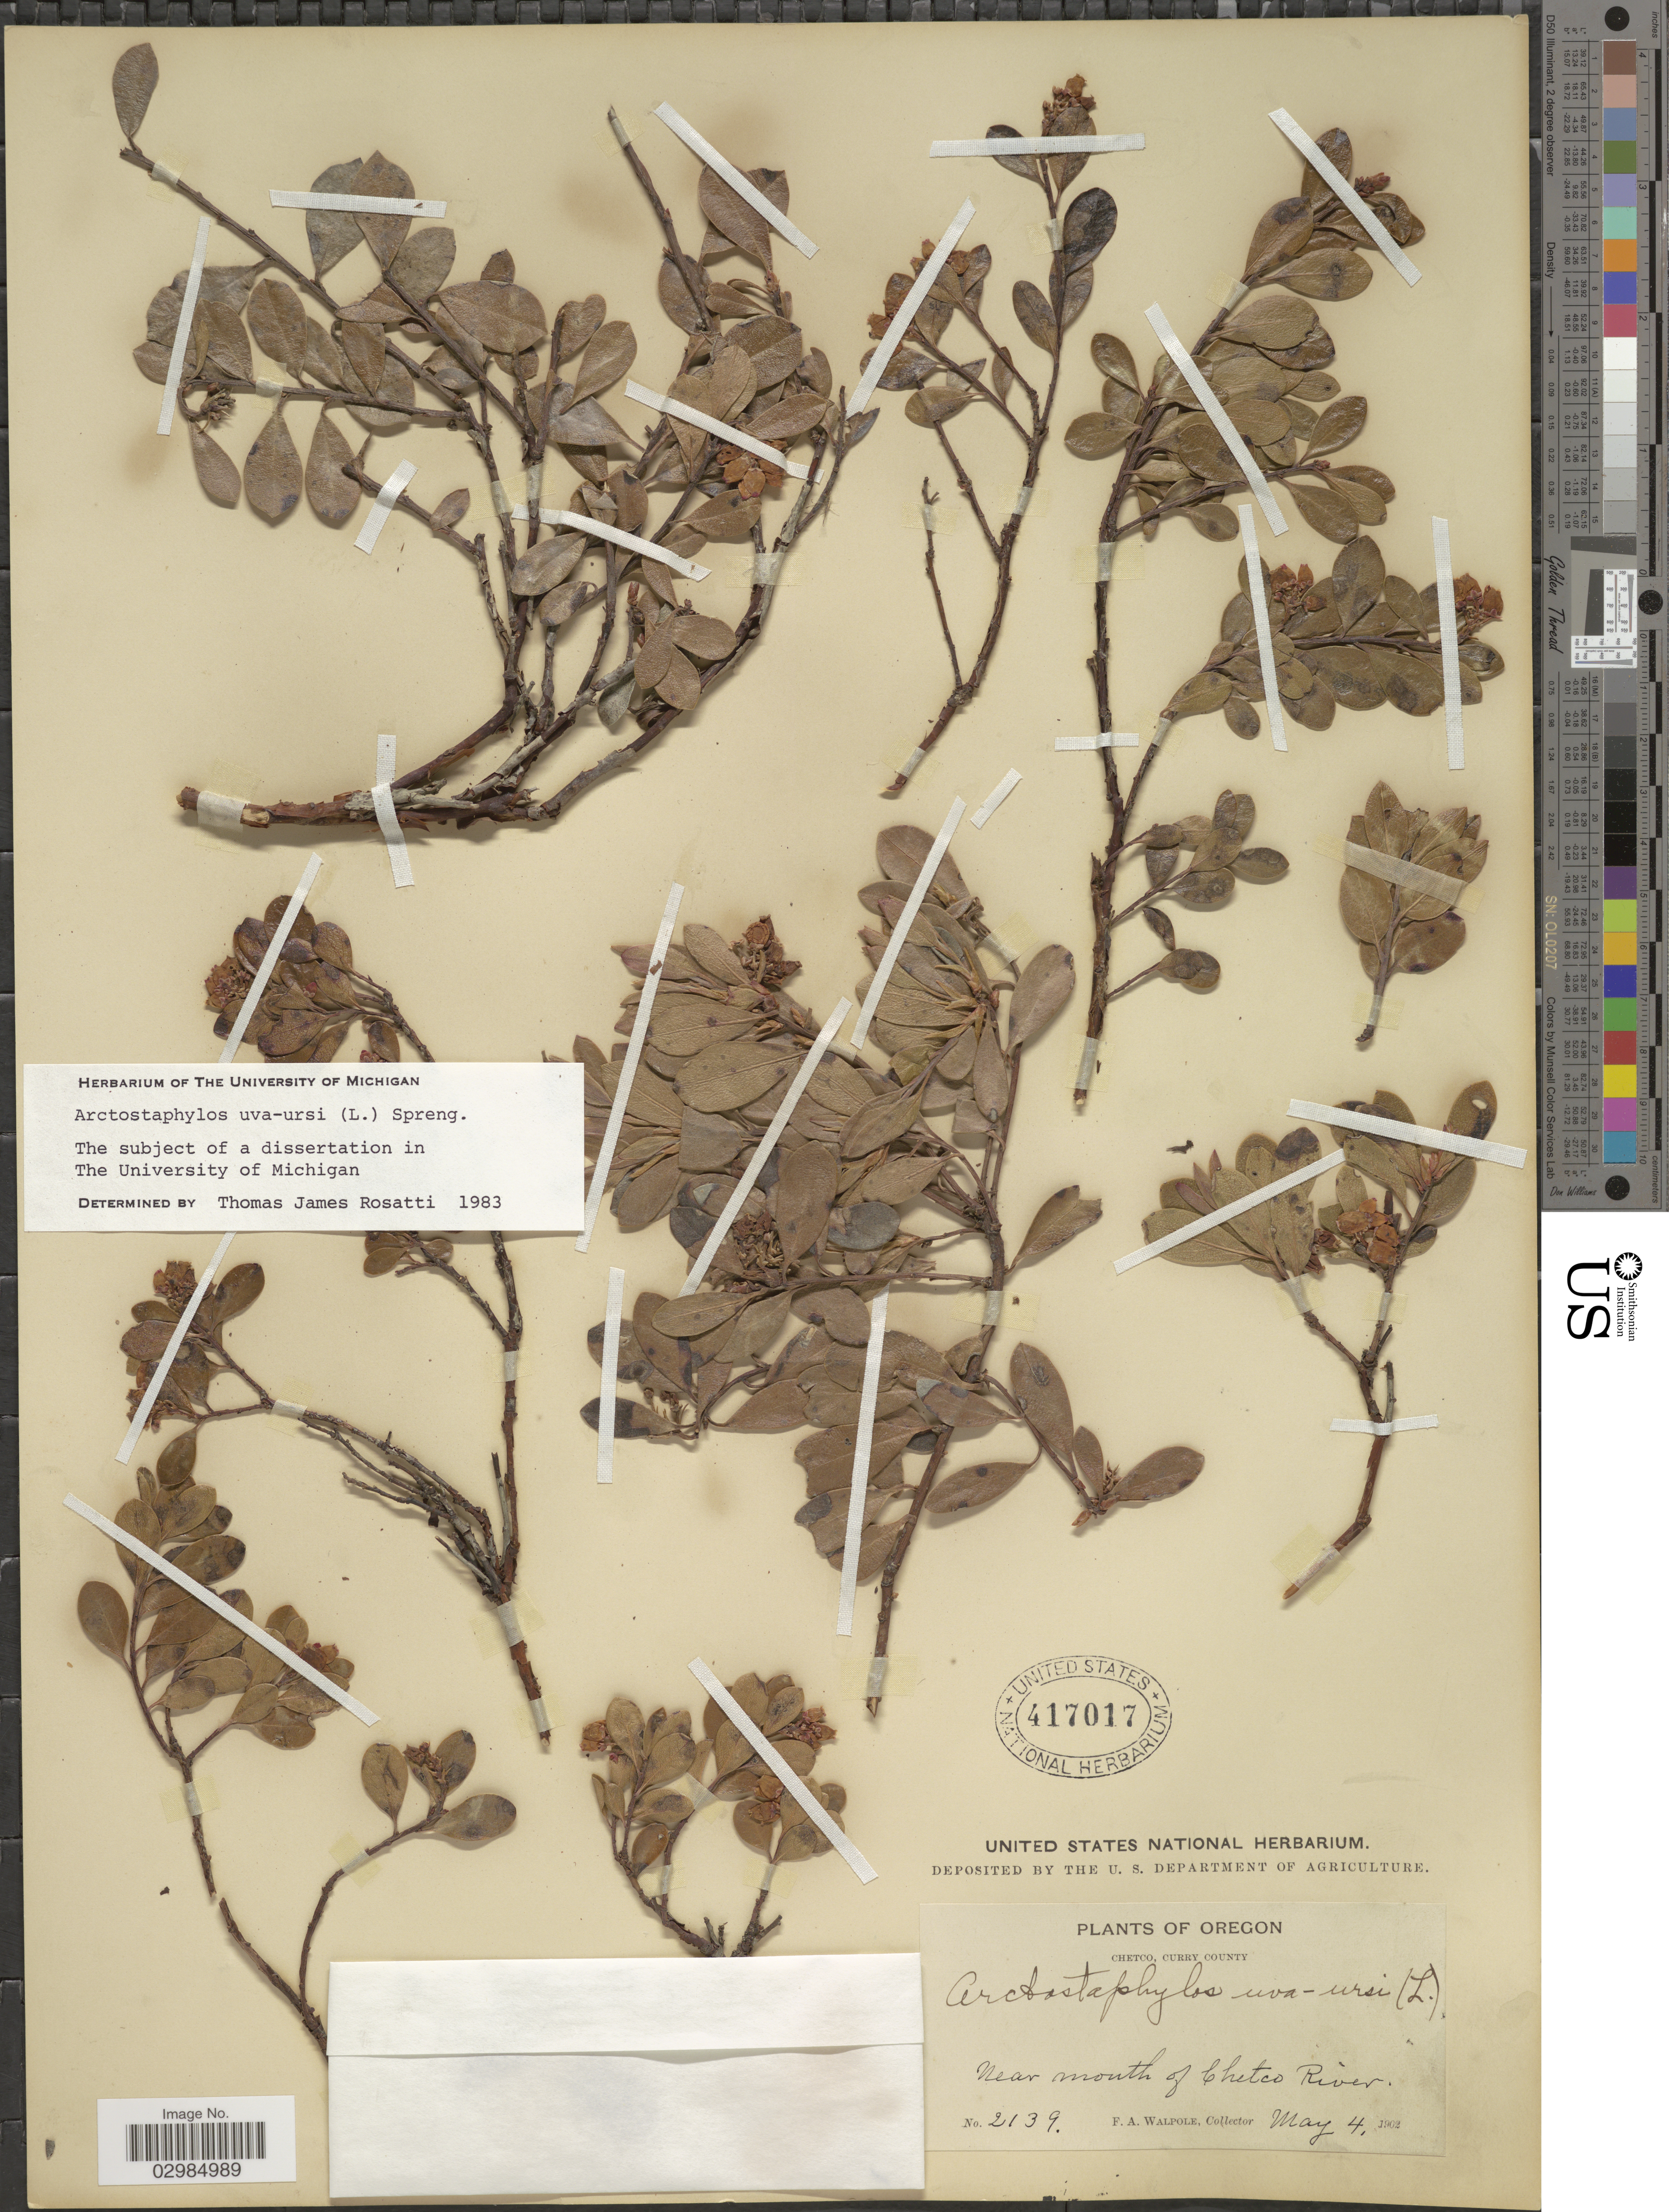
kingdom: Plantae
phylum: Tracheophyta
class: Magnoliopsida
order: Ericales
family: Ericaceae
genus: Arctostaphylos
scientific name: Arctostaphylos uva-ursi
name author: (L.) Spreng.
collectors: F. Walpole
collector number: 2139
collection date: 1902-05-04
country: United States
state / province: Oregon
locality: Chetco, Curry County, near mouth of Chetco River.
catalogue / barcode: US 417017